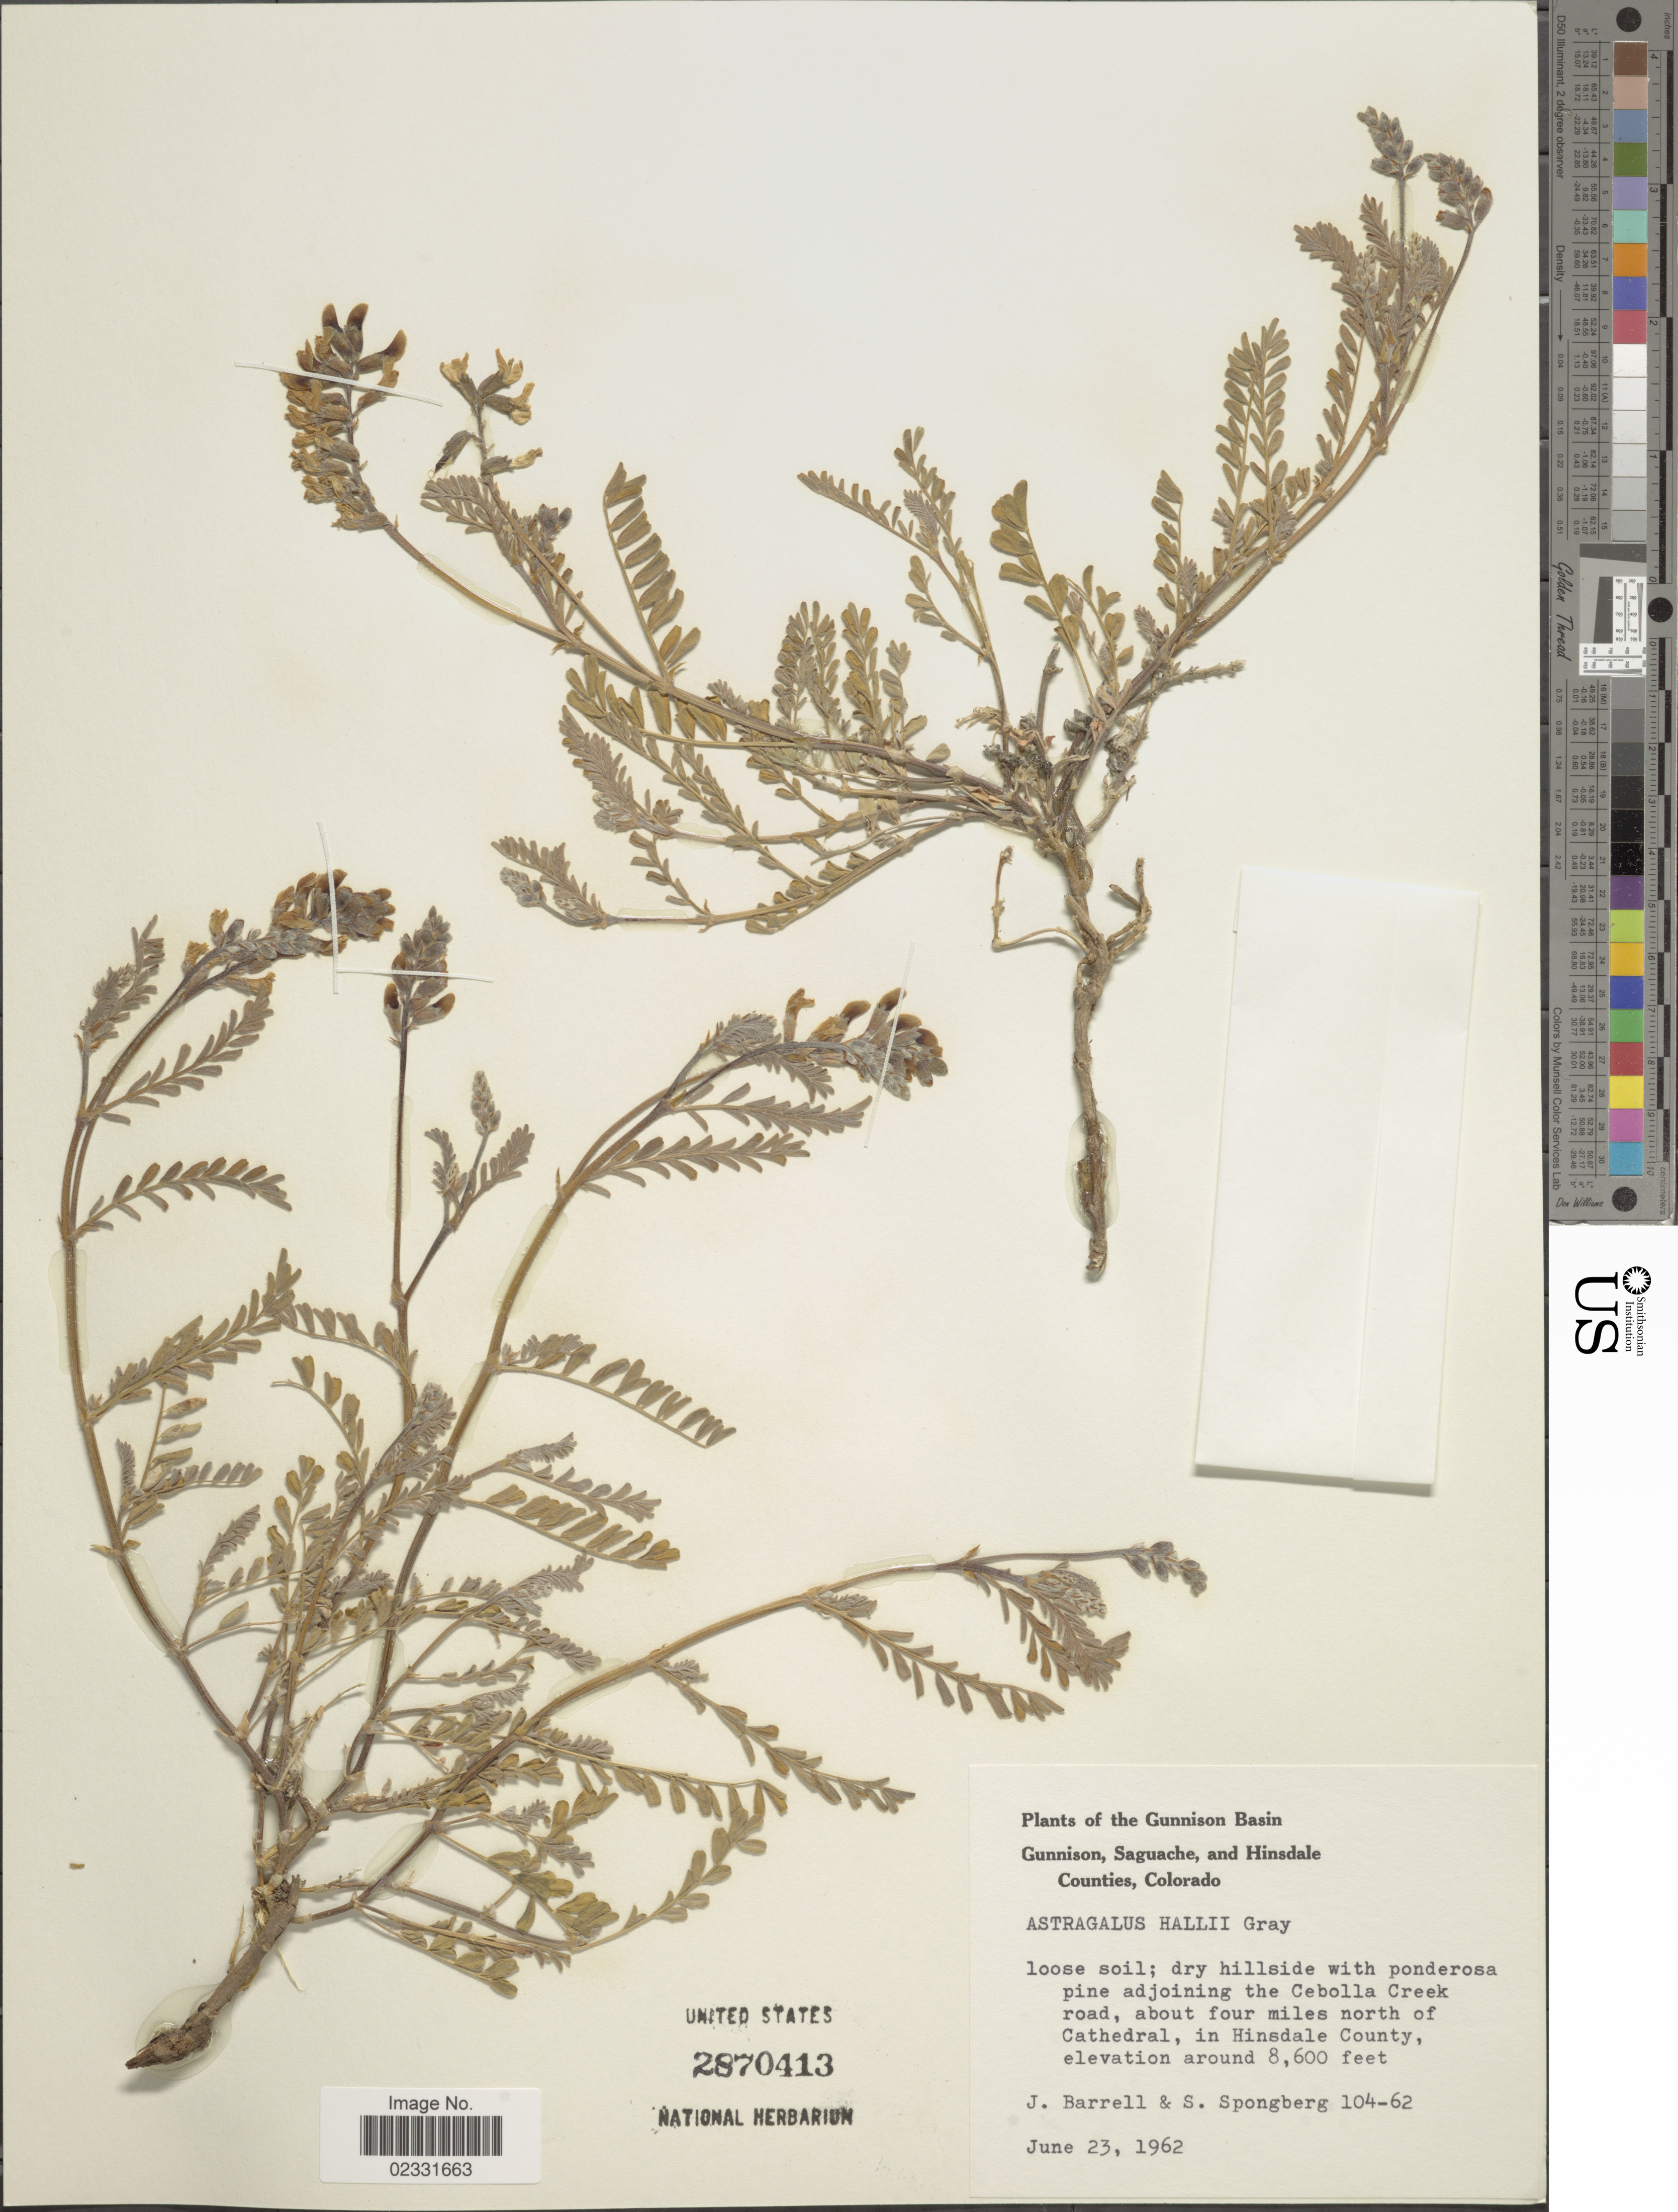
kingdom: Plantae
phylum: Tracheophyta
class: Magnoliopsida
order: Fabales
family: Fabaceae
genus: Astragalus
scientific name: Astragalus hallii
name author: A. Gray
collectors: J. Barrell & S. A.Spongberg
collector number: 104-62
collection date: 1962-06-23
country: United States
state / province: Colorado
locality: The Gunnison Basin Gunnison, Saguache, and Hinsdale Counties, Colorado, Adjoining the Cebolla Creek road, about four miles north of Cathedral, in Hinsdale County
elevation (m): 2621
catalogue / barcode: US 2870413